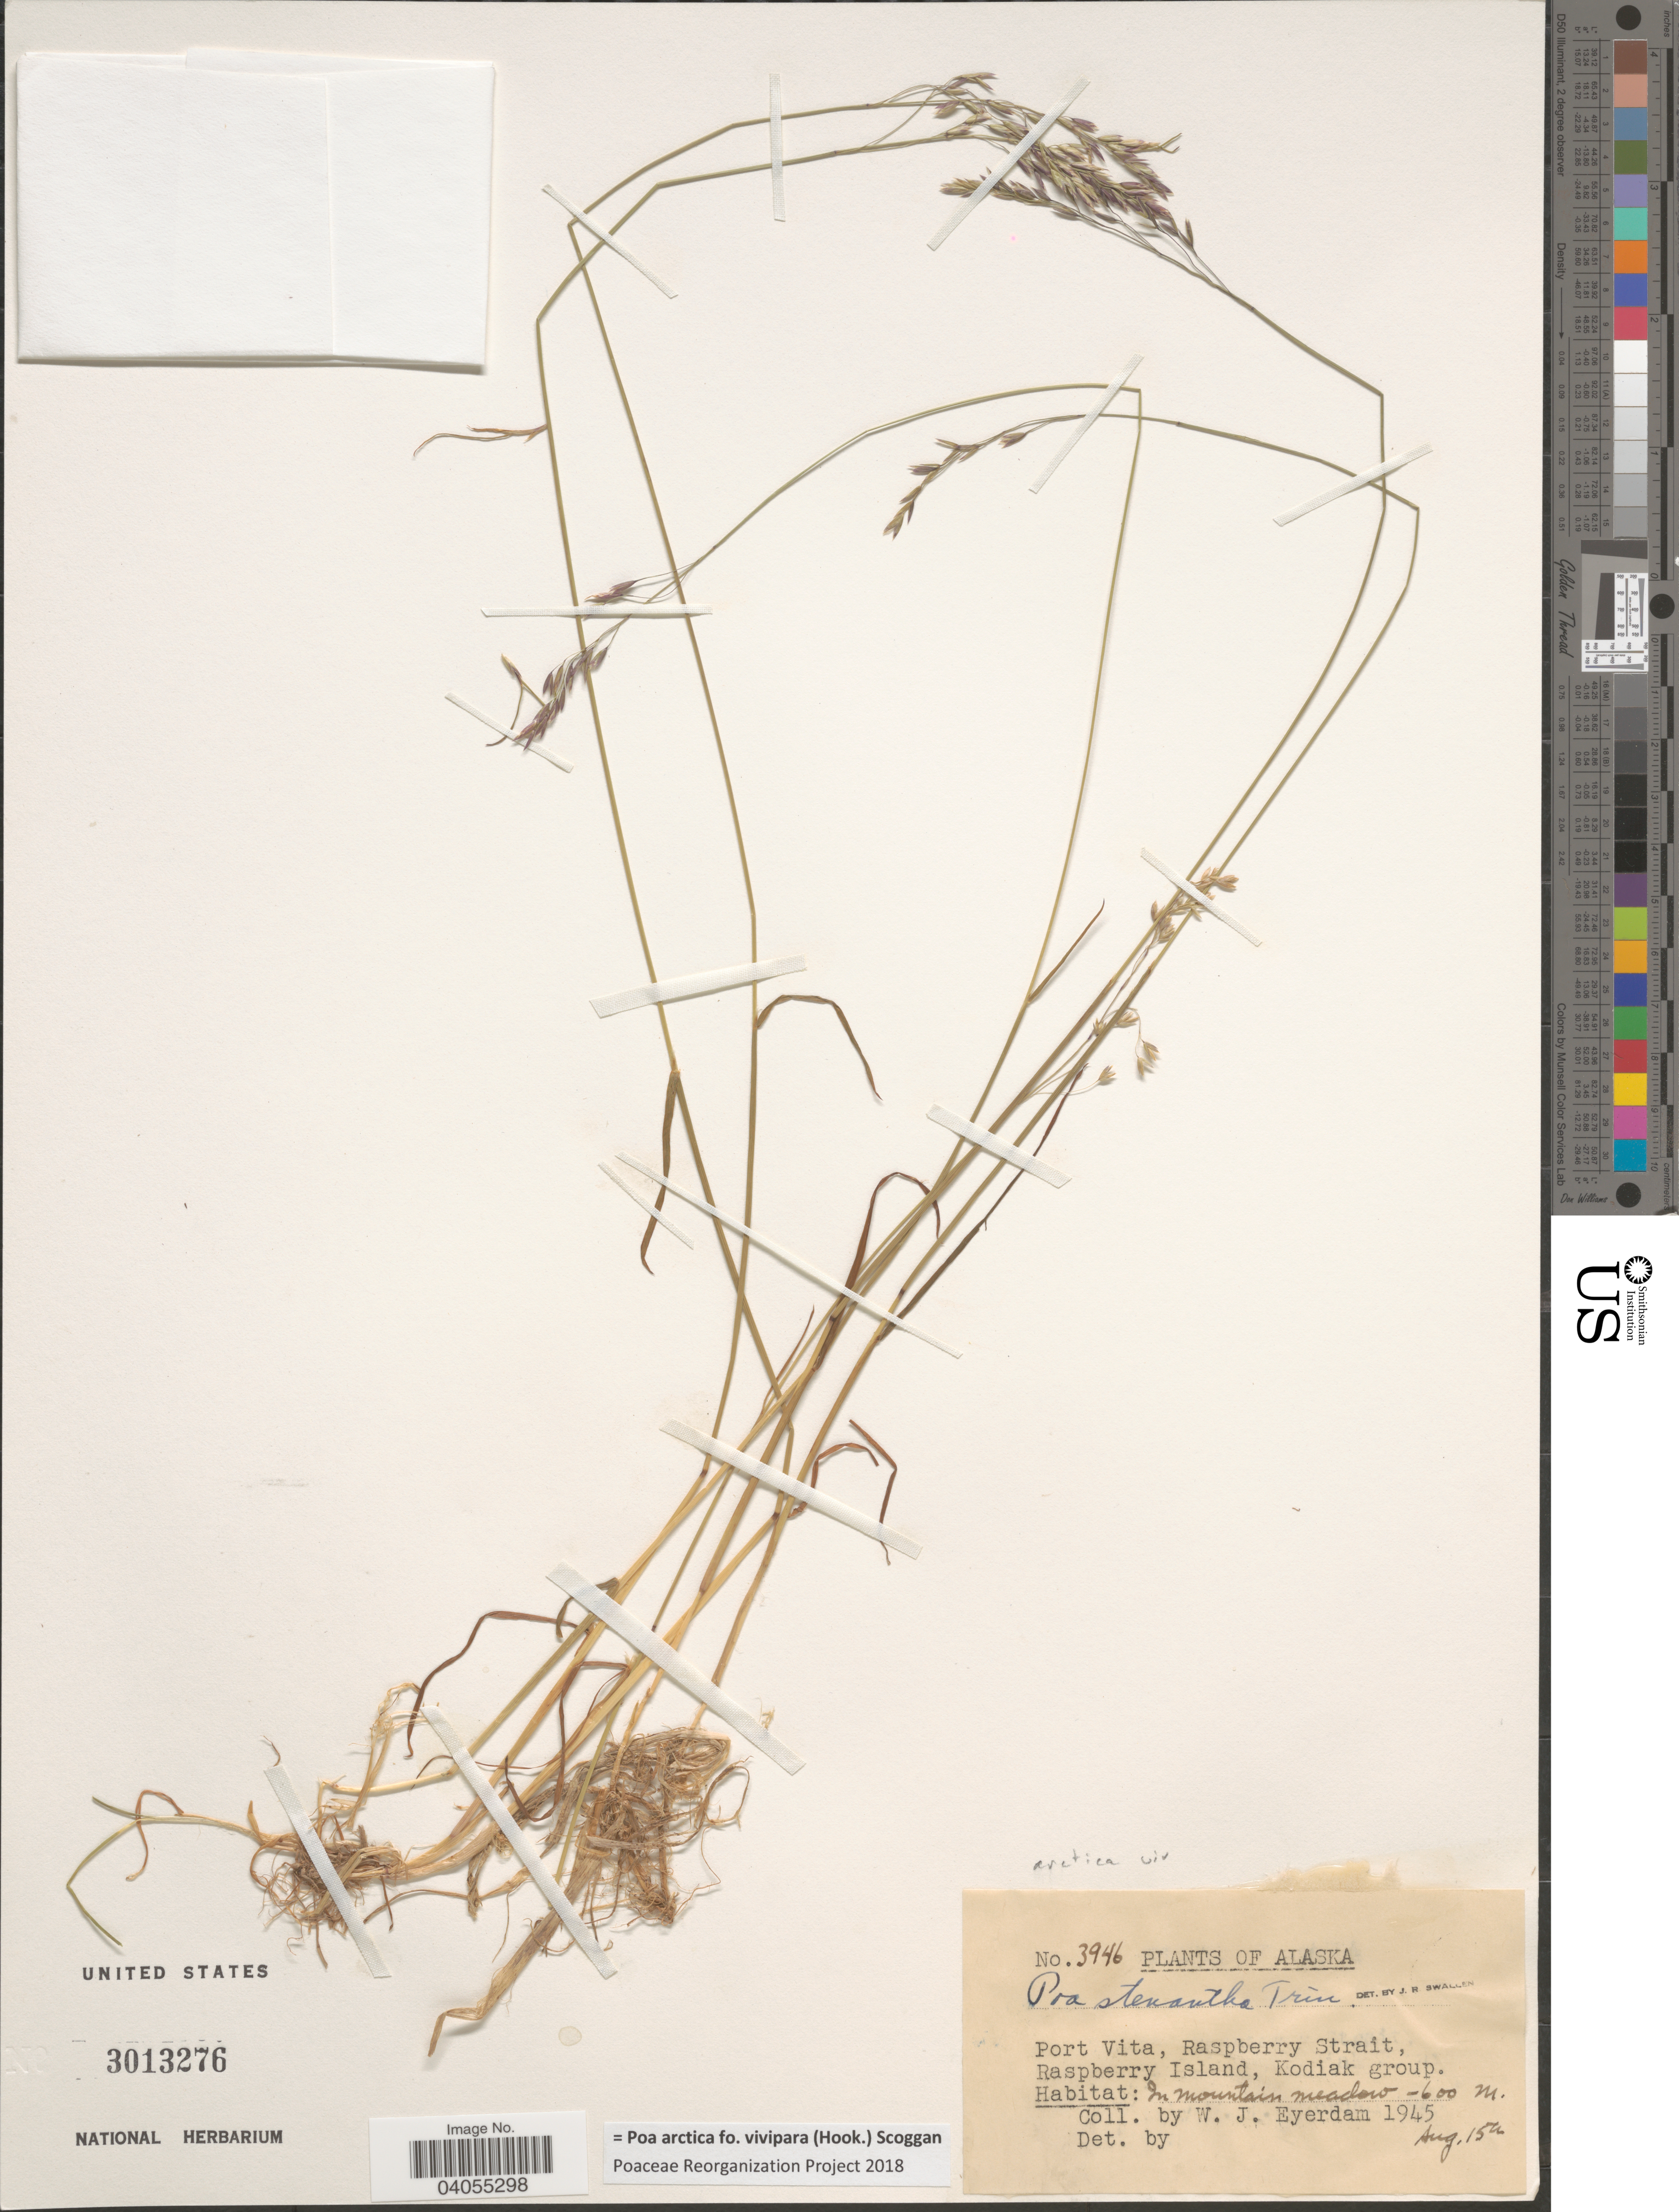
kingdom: Plantae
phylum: Tracheophyta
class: Liliopsida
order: Poales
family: Poaceae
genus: Poa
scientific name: Poa arctica f. vivipara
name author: (Hook.) Scoggan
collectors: W. J. Eyerdam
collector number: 3946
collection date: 1945-08-15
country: United States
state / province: Alaska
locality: Port Vita, Raspberry Strait, Raspberry Island, Kodiak group.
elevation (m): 600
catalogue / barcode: US 3013276